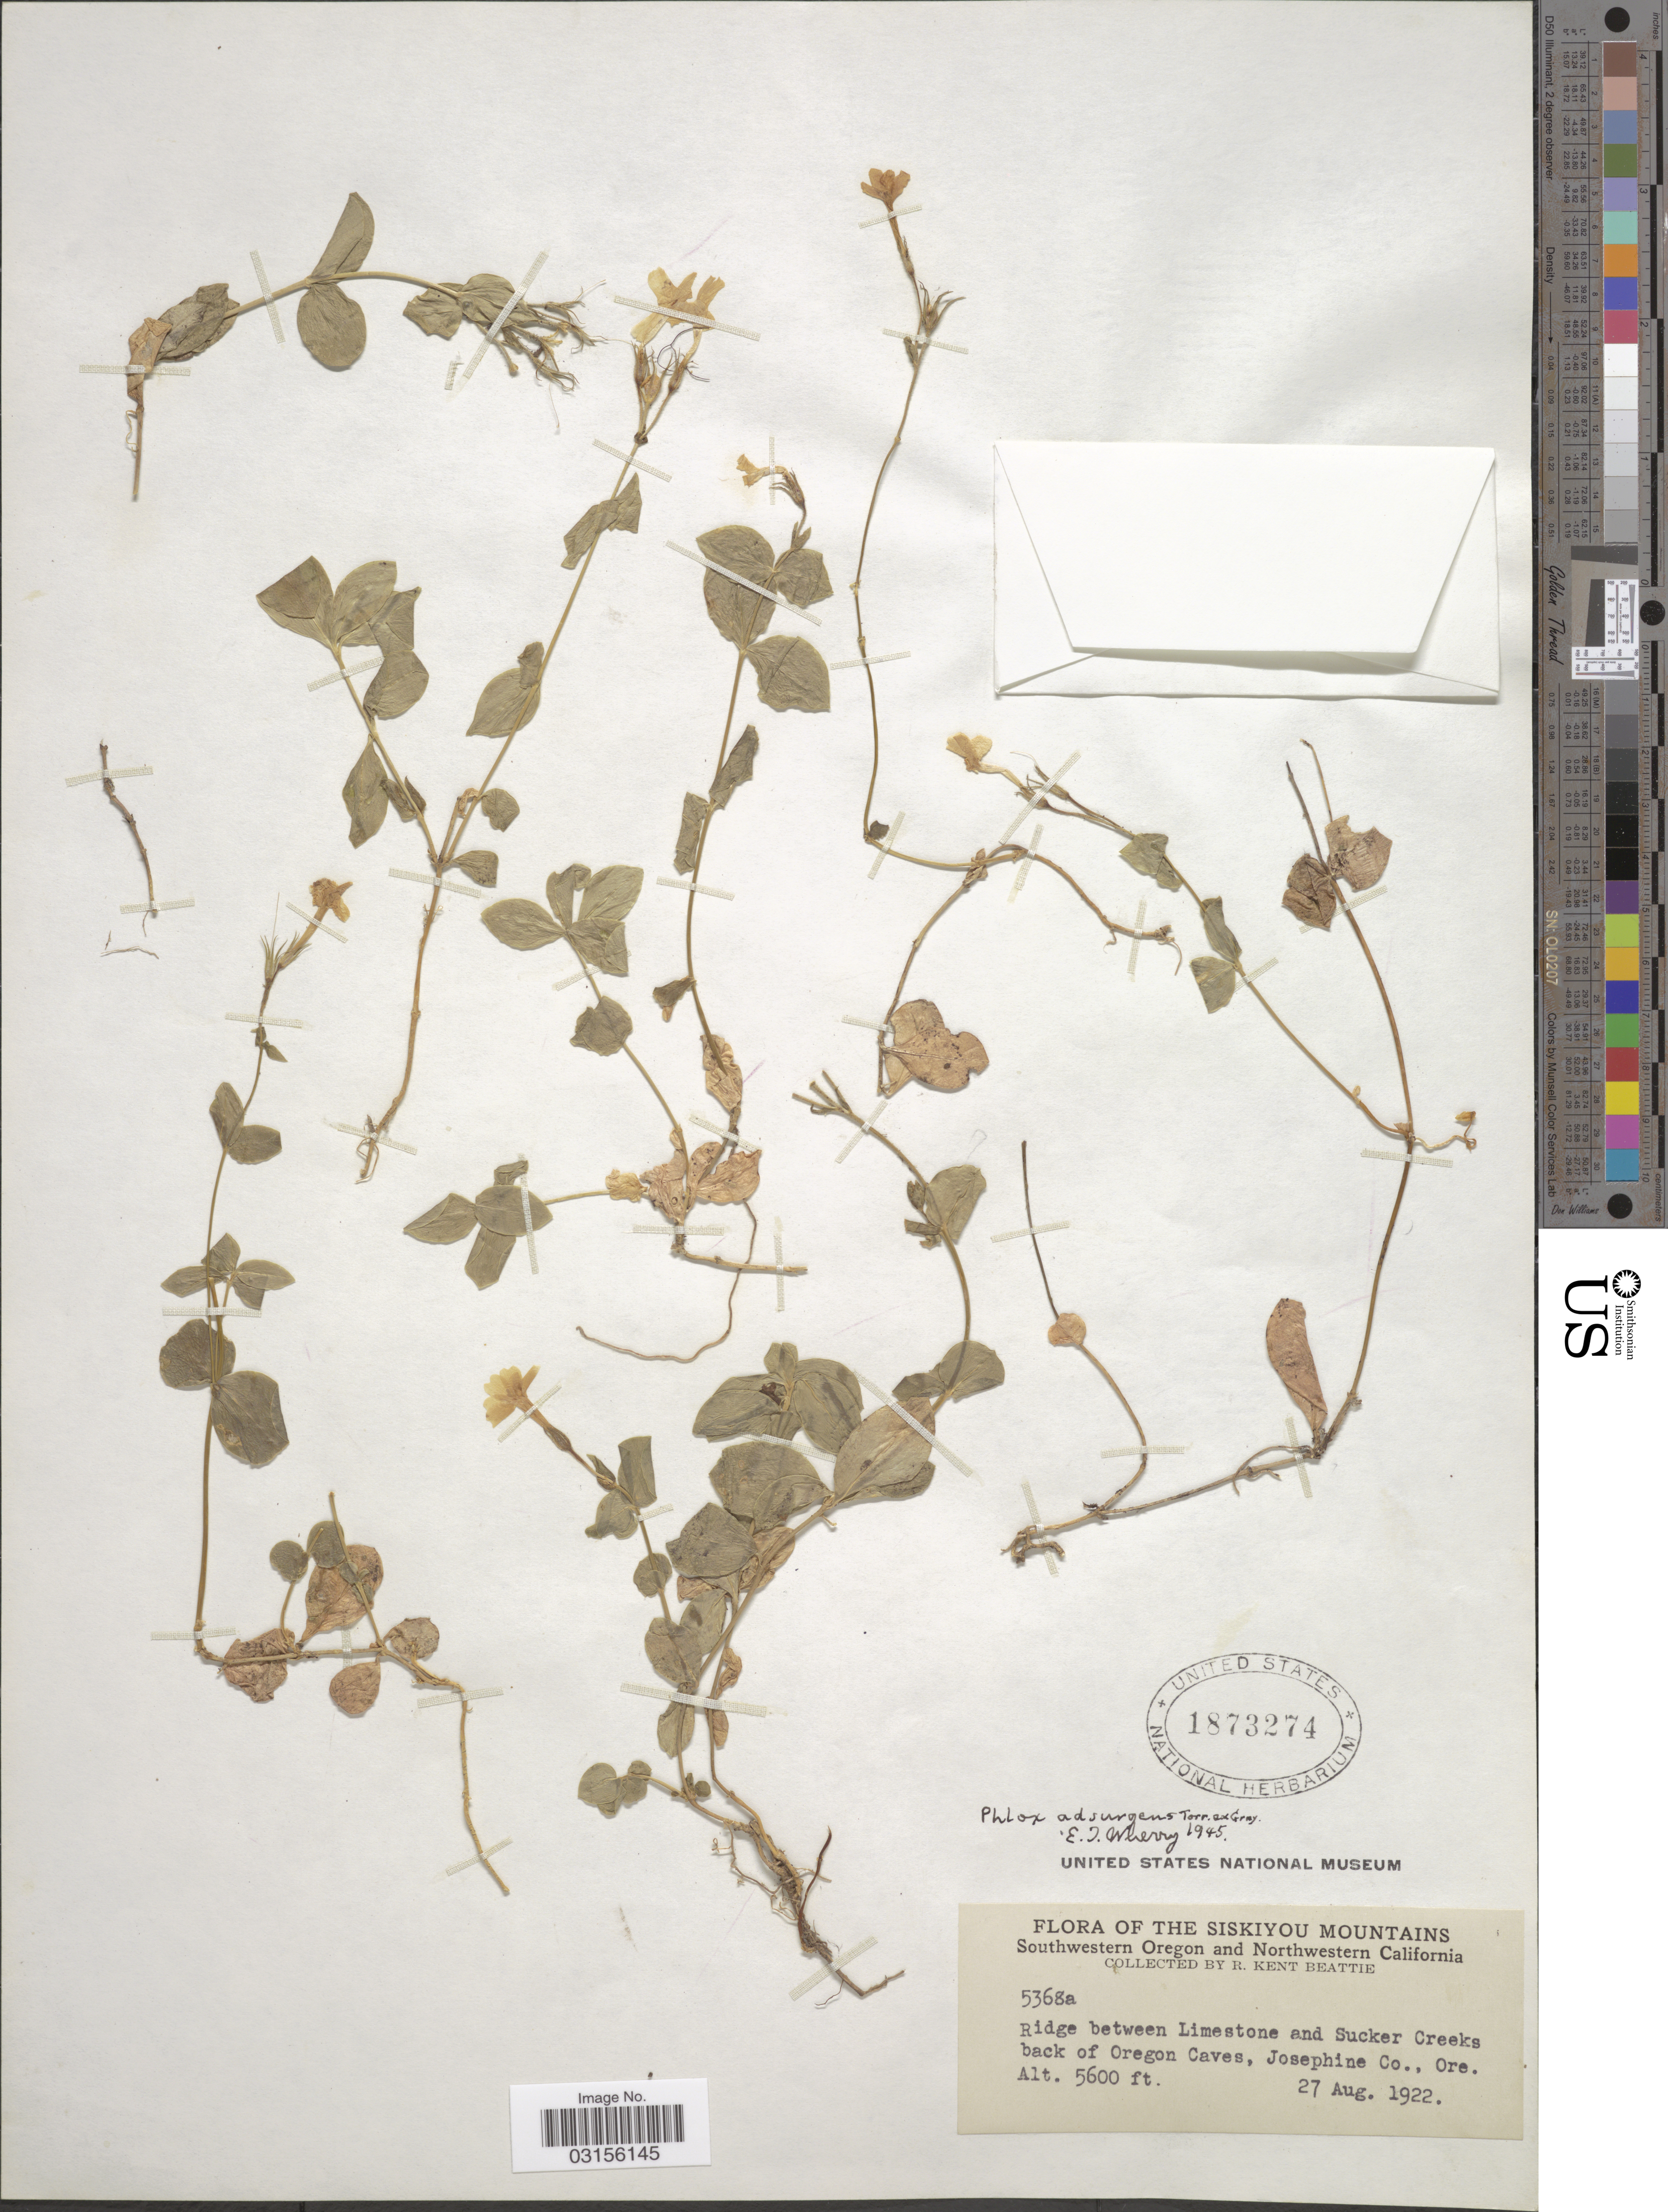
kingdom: Plantae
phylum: Tracheophyta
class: Magnoliopsida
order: Ericales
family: Polemoniaceae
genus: Phlox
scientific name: Phlox adsurgens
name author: Torr. ex A. Gray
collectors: R. K. Beattie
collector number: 5368a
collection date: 1922-08-27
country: United States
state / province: Oregon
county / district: Josephine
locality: Siskiyou Mountains. Southwestern Oregon. Ridge between Limestone and Sucker Creeks back of Oregon Caves, Josephine Co.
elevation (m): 1707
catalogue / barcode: US 1873274